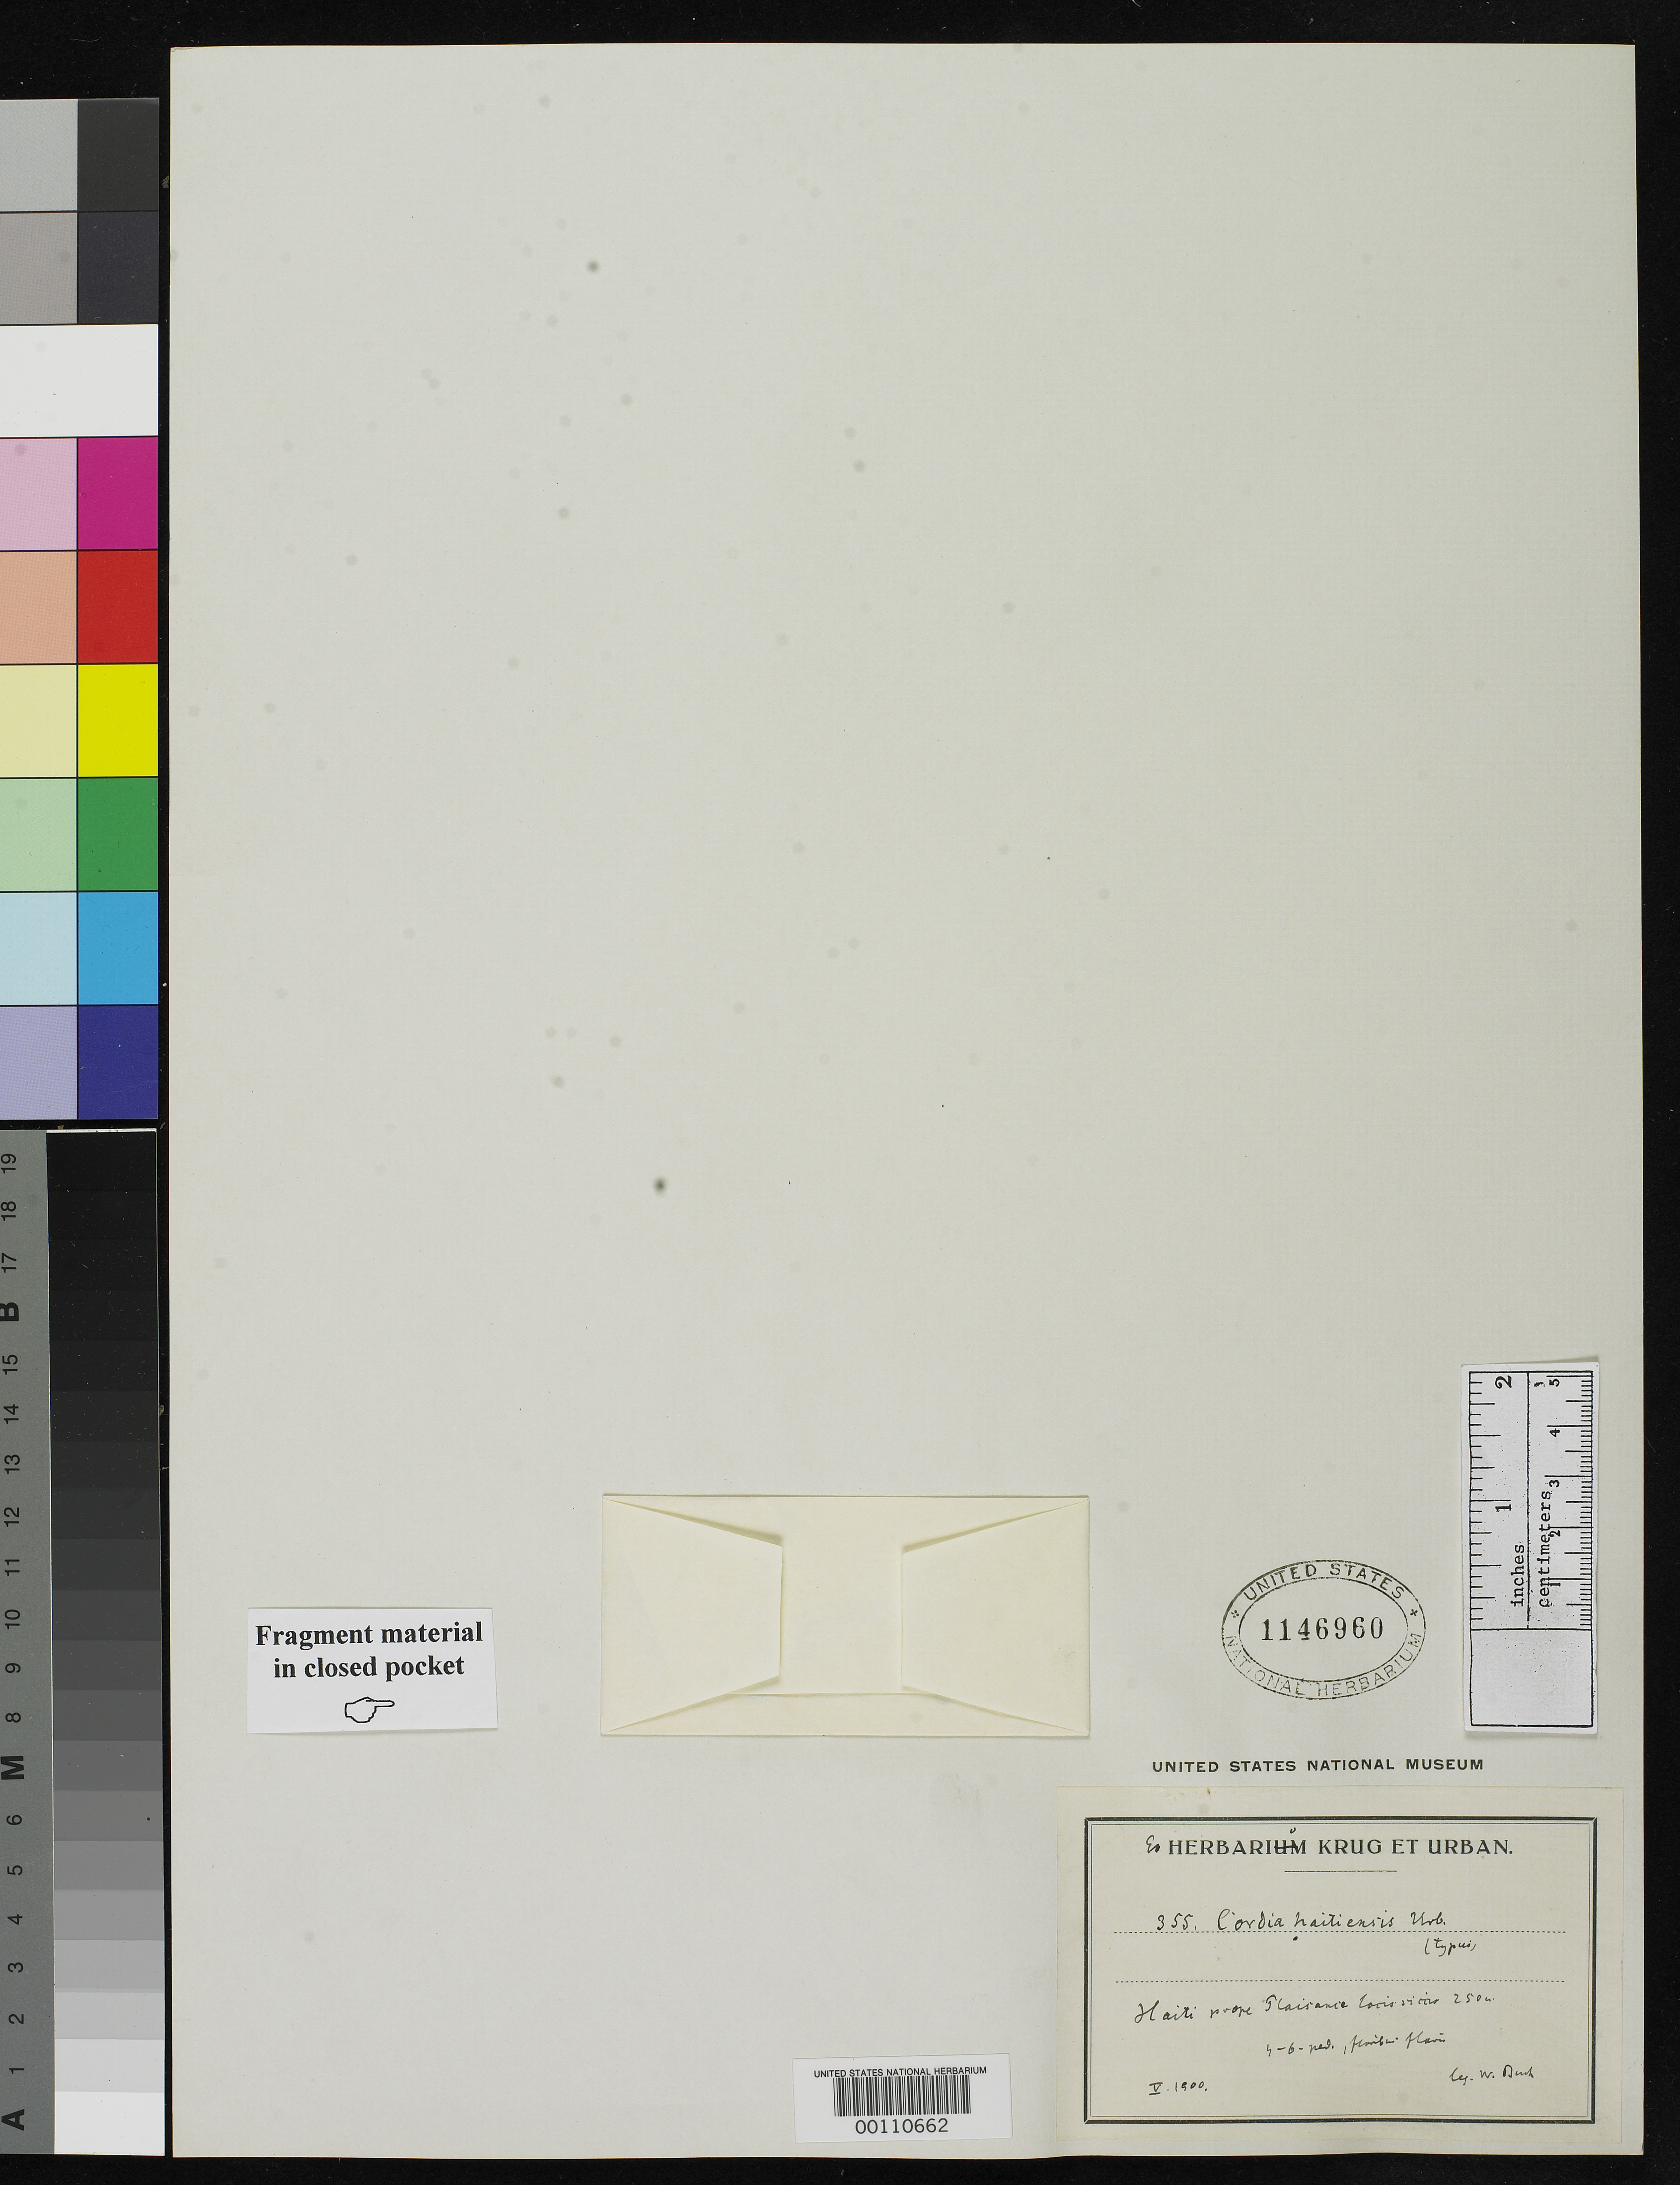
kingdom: Plantae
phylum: Tracheophyta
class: Magnoliopsida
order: Boraginales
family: Cordiaceae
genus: Cordia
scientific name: Cordia haitiensis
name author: Urb.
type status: Isotype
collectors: W. Buch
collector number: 355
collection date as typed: May 1900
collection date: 1900-05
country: Haiti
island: Hispaniola Island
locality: Near Plaisance.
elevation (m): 250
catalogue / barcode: US 1146960